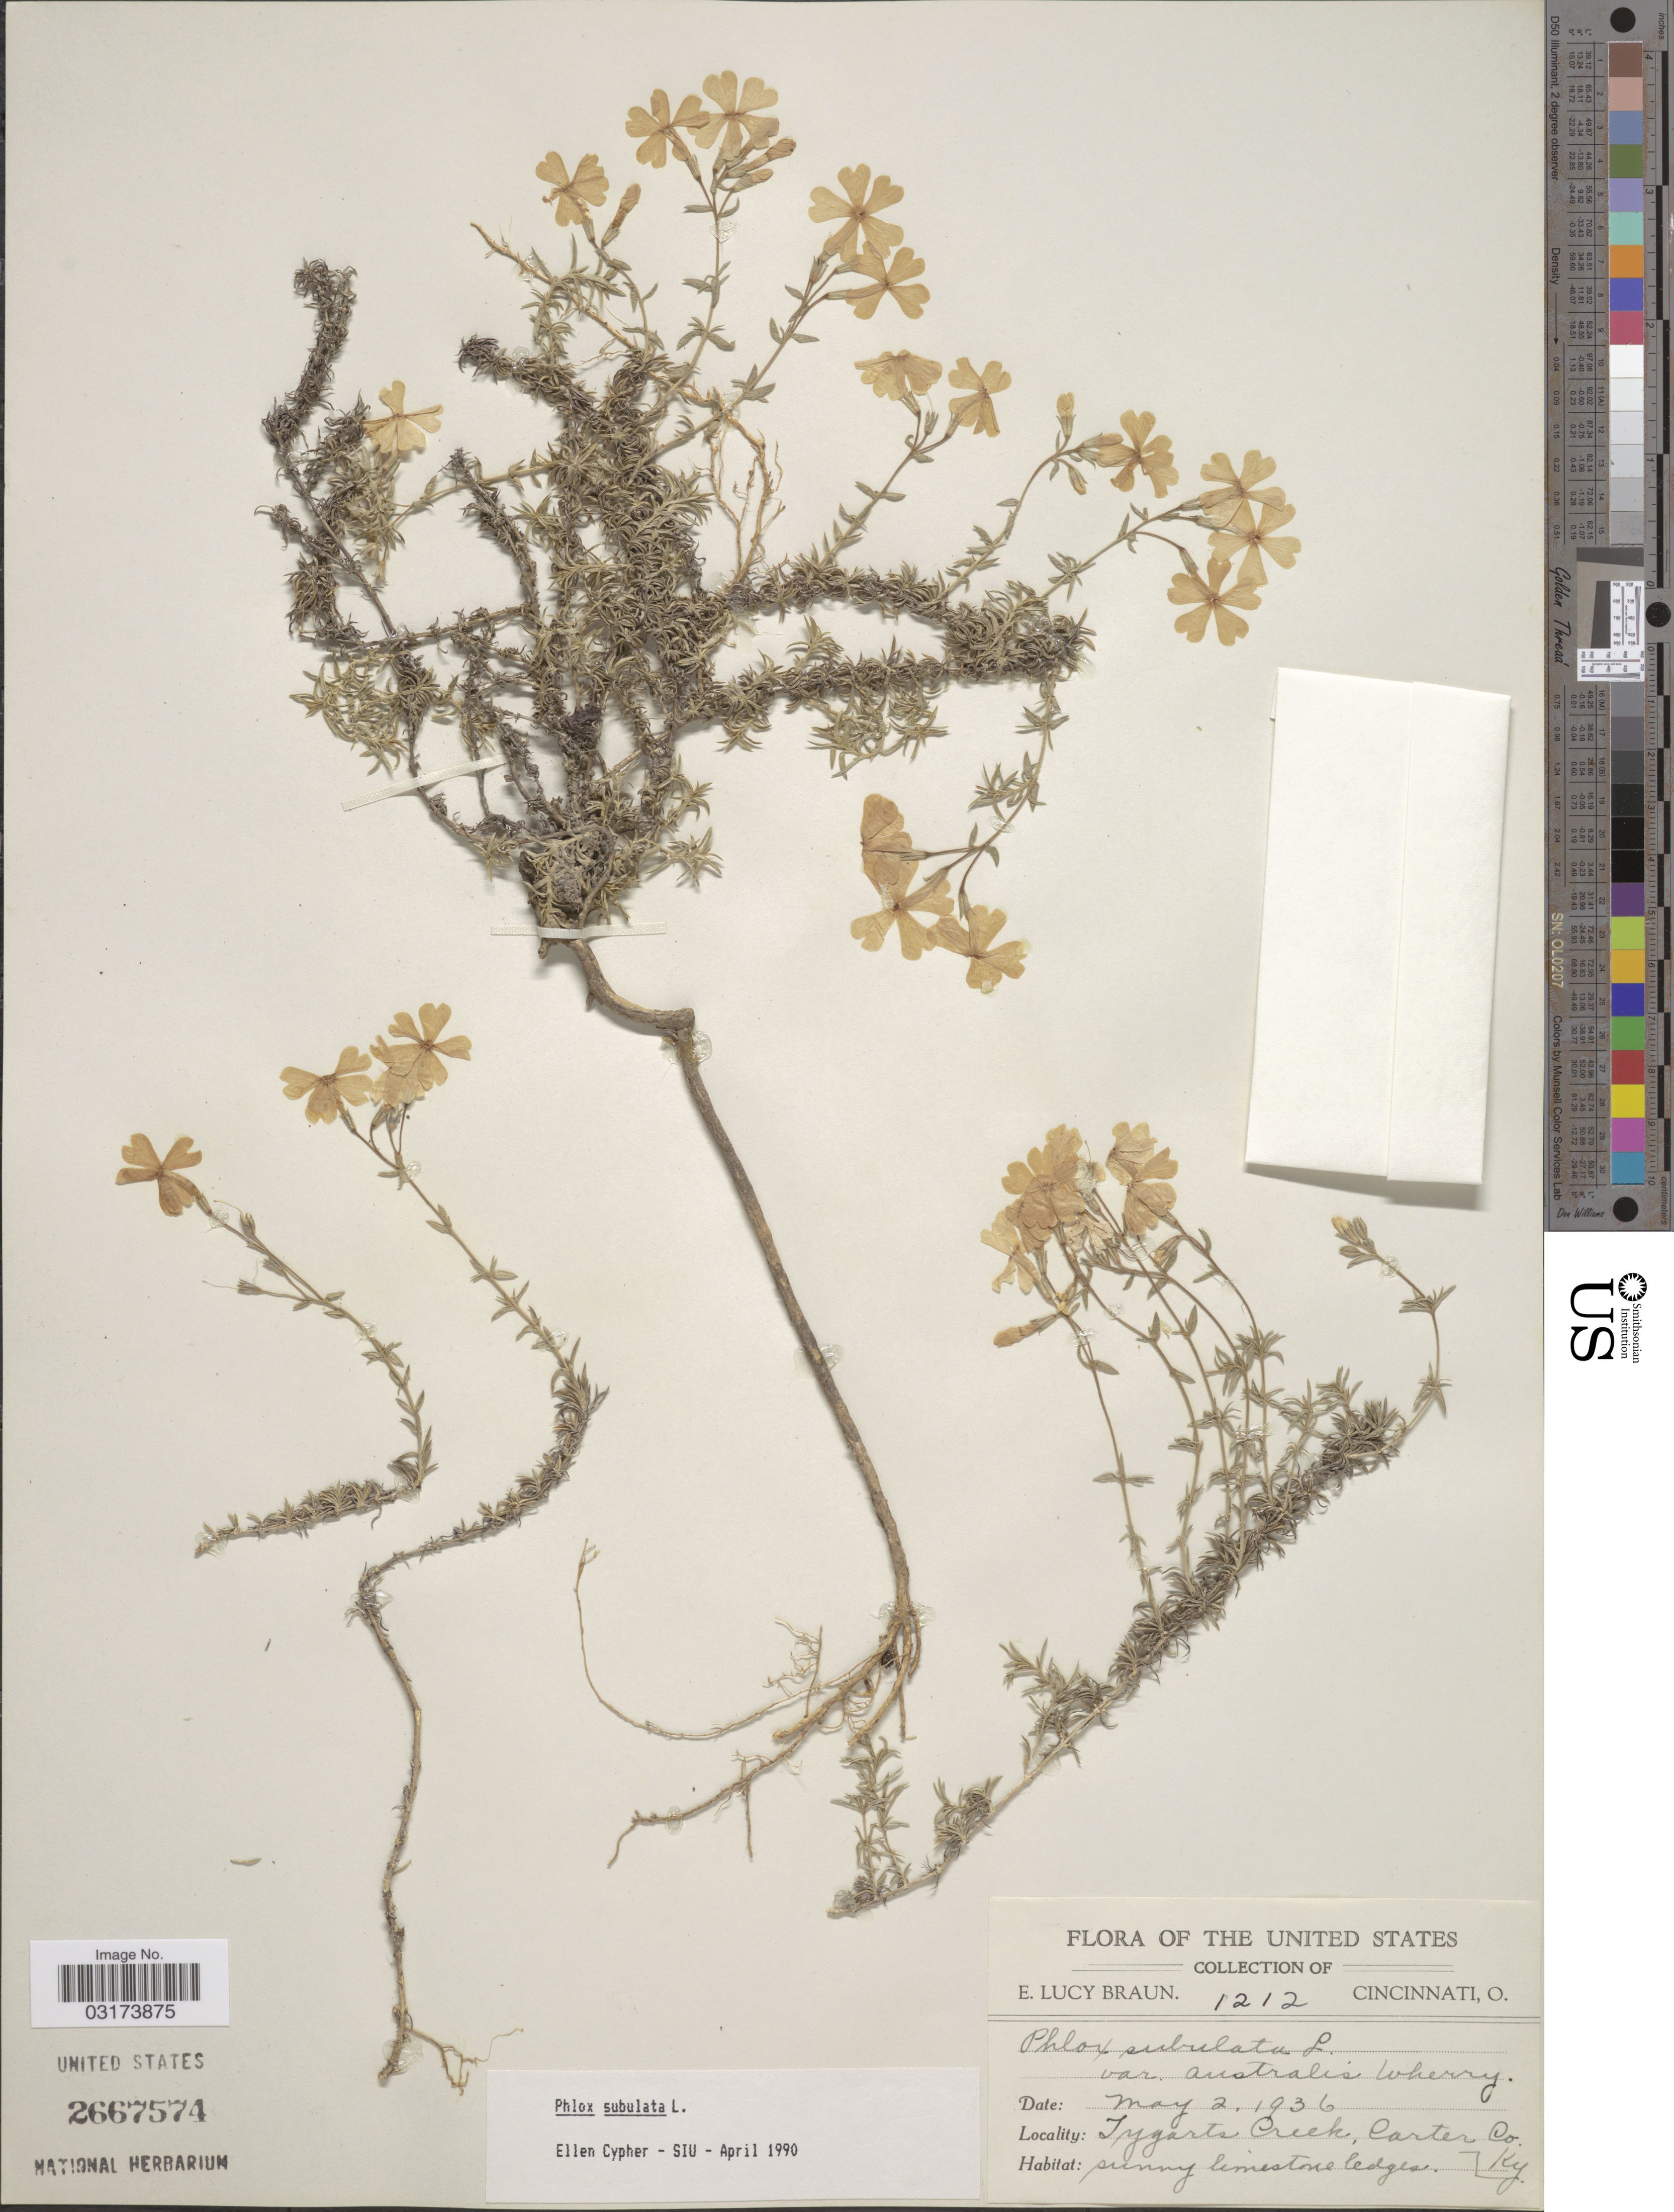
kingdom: Plantae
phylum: Tracheophyta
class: Magnoliopsida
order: Ericales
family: Polemoniaceae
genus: Phlox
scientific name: Phlox subulata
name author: L.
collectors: E. L. Braun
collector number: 1212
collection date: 1936-05-02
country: United States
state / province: Kentucky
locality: Tygarts Creek, Carter Co.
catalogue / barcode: US 2667574